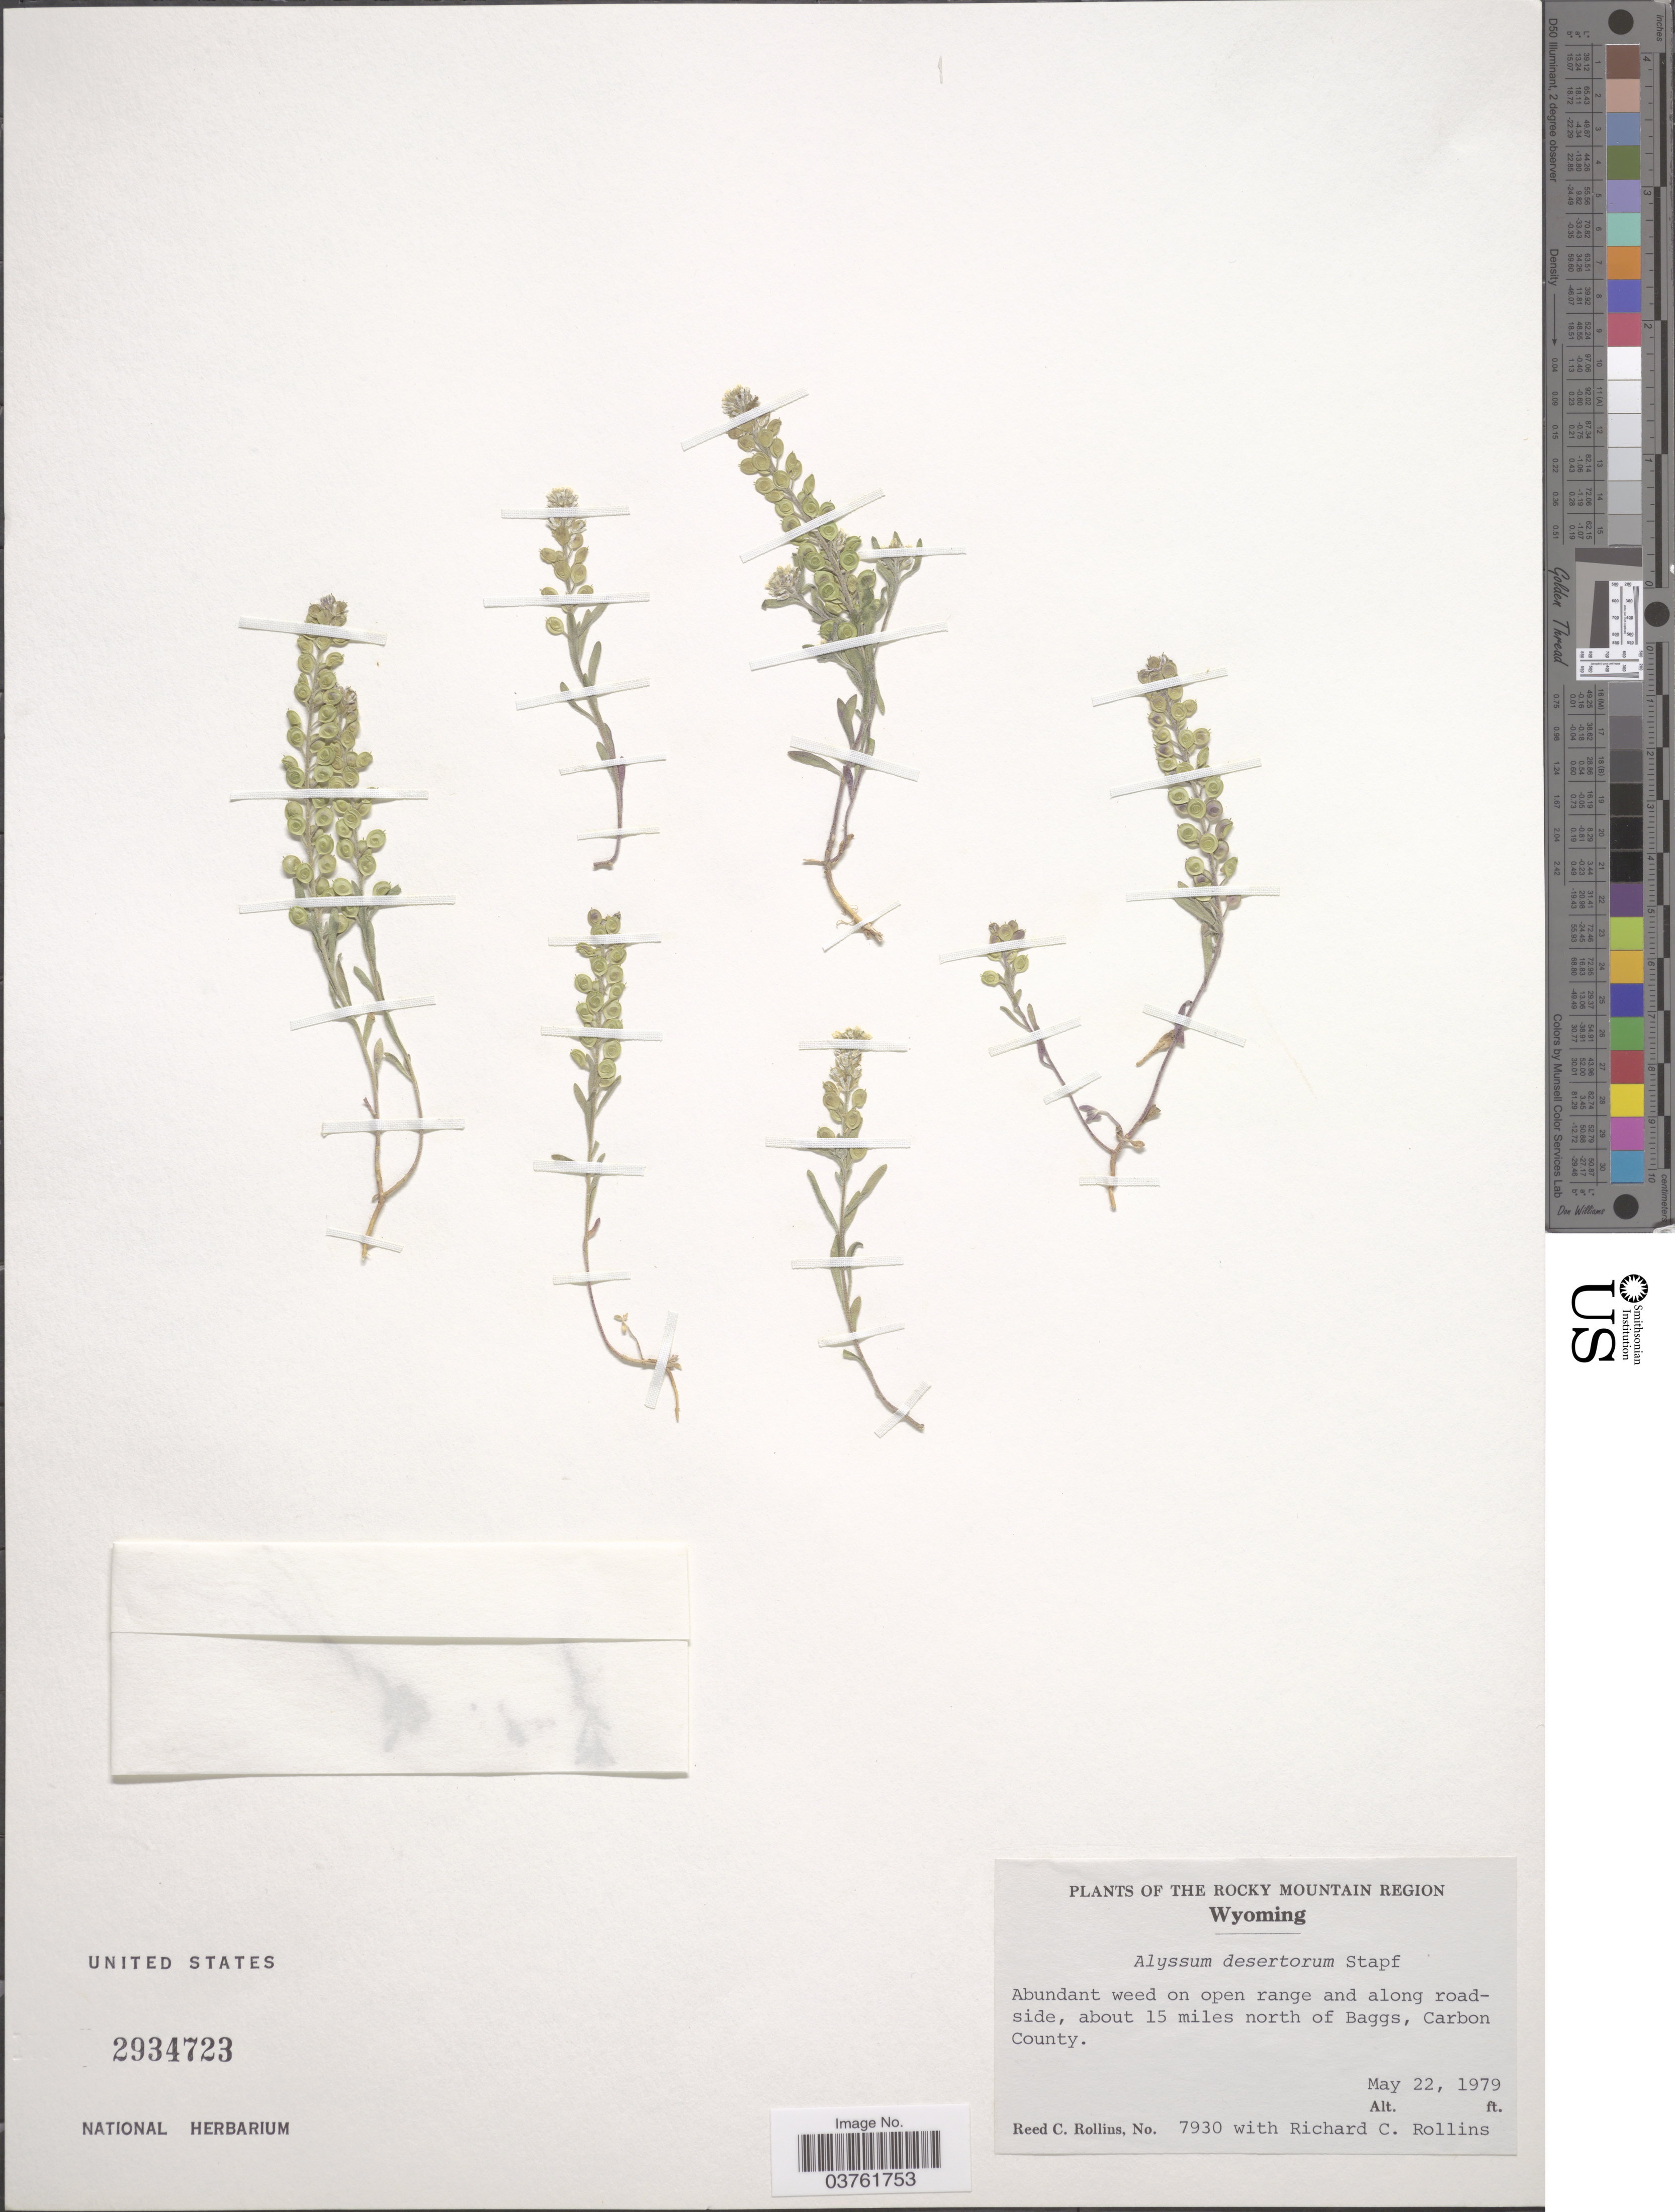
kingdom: Plantae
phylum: Tracheophyta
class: Magnoliopsida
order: Brassicales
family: Brassicaceae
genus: Alyssum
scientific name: Alyssum desertorum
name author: Stapf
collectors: R. C. Rollins & R. C. Rollins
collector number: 7930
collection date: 1979-05-22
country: United States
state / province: Wyoming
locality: The Rocky Mountain Region. About 15 miles north of Baggs, Carbon County.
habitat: abundant weed on open range and along roadside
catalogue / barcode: US 2934723